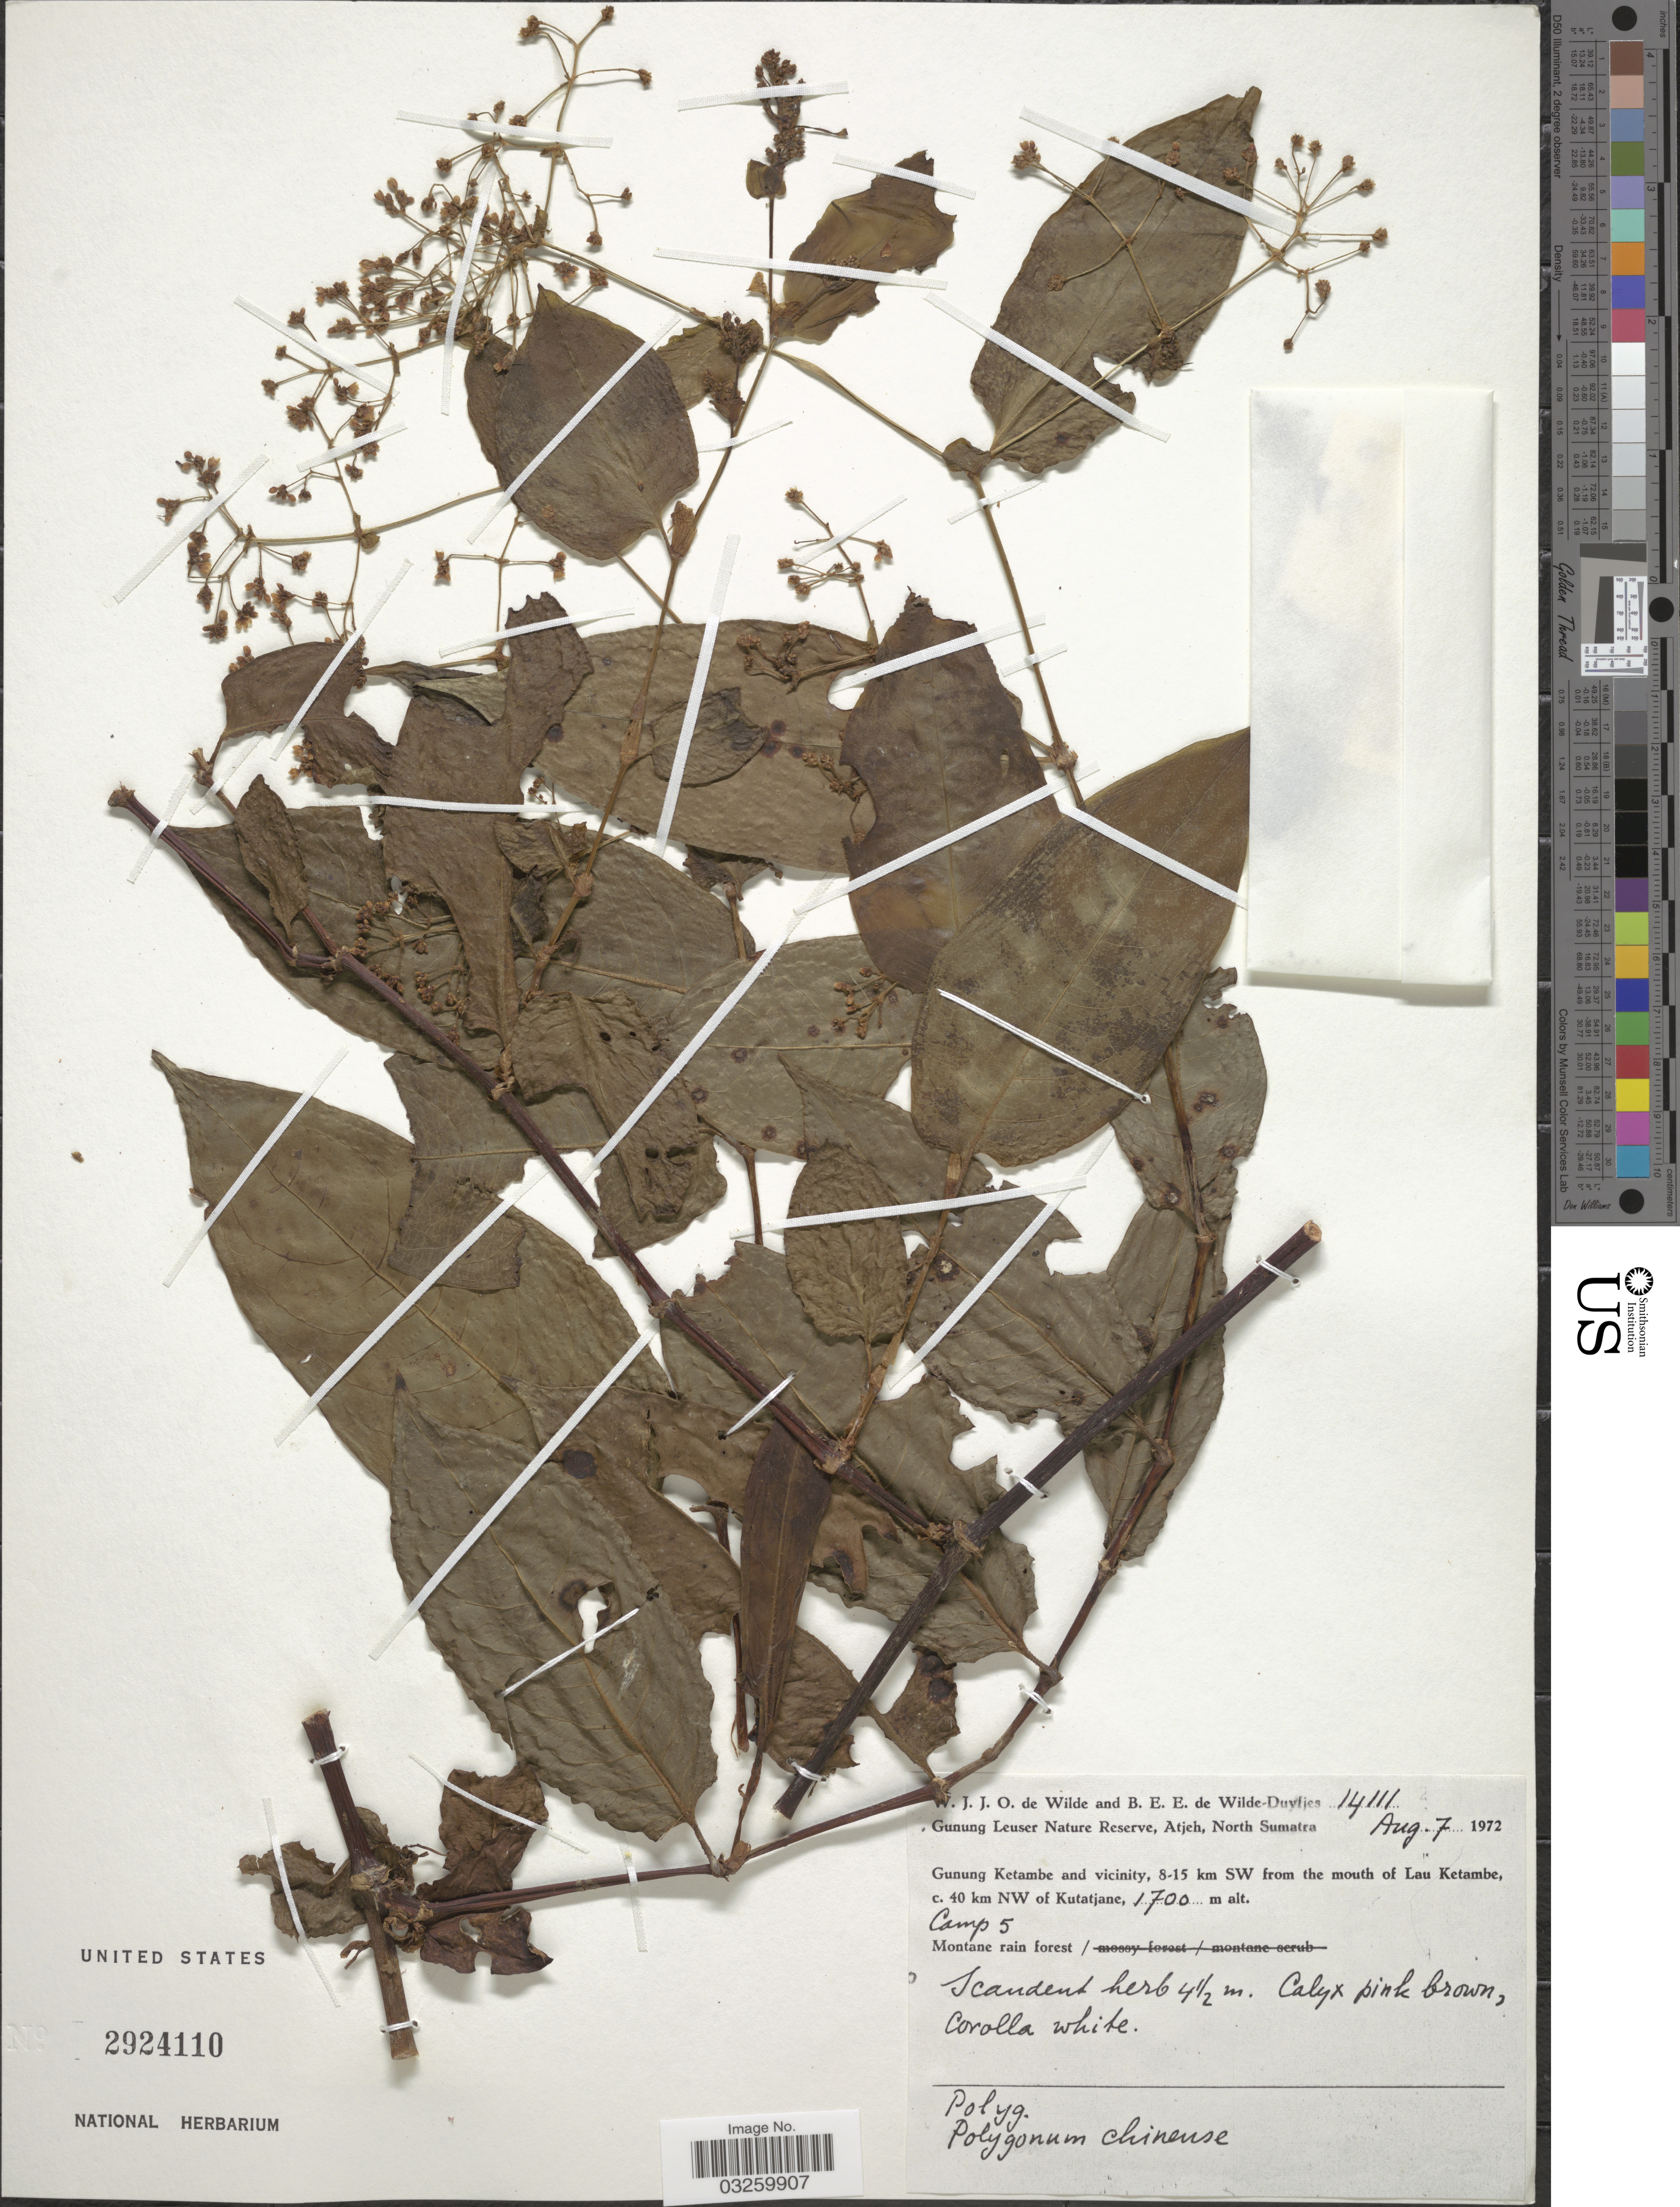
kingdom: Plantae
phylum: Tracheophyta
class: Magnoliopsida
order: Caryophyllales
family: Polygonaceae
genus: Persicaria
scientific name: Persicaria chinensis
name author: (L.) H. Gross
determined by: Wagner, W. L., (BOT), Smithsonian Institution - National Museum of Natural History (UNITED STATES)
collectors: W. J. de Wilde & B. E. de Wilde-Duyfjes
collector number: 14111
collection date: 1972-08-07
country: Indonesia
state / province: Sumatra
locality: Gunung Leuser Nature Reserve, Atjeh, North Sumatra. Gunung Ketambe and vicinity, 8-15 km SW from the mouth of Lau Ketambe, c. 40 km NW of Kutatjane. Camp 5.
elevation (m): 1700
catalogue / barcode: US 2924110